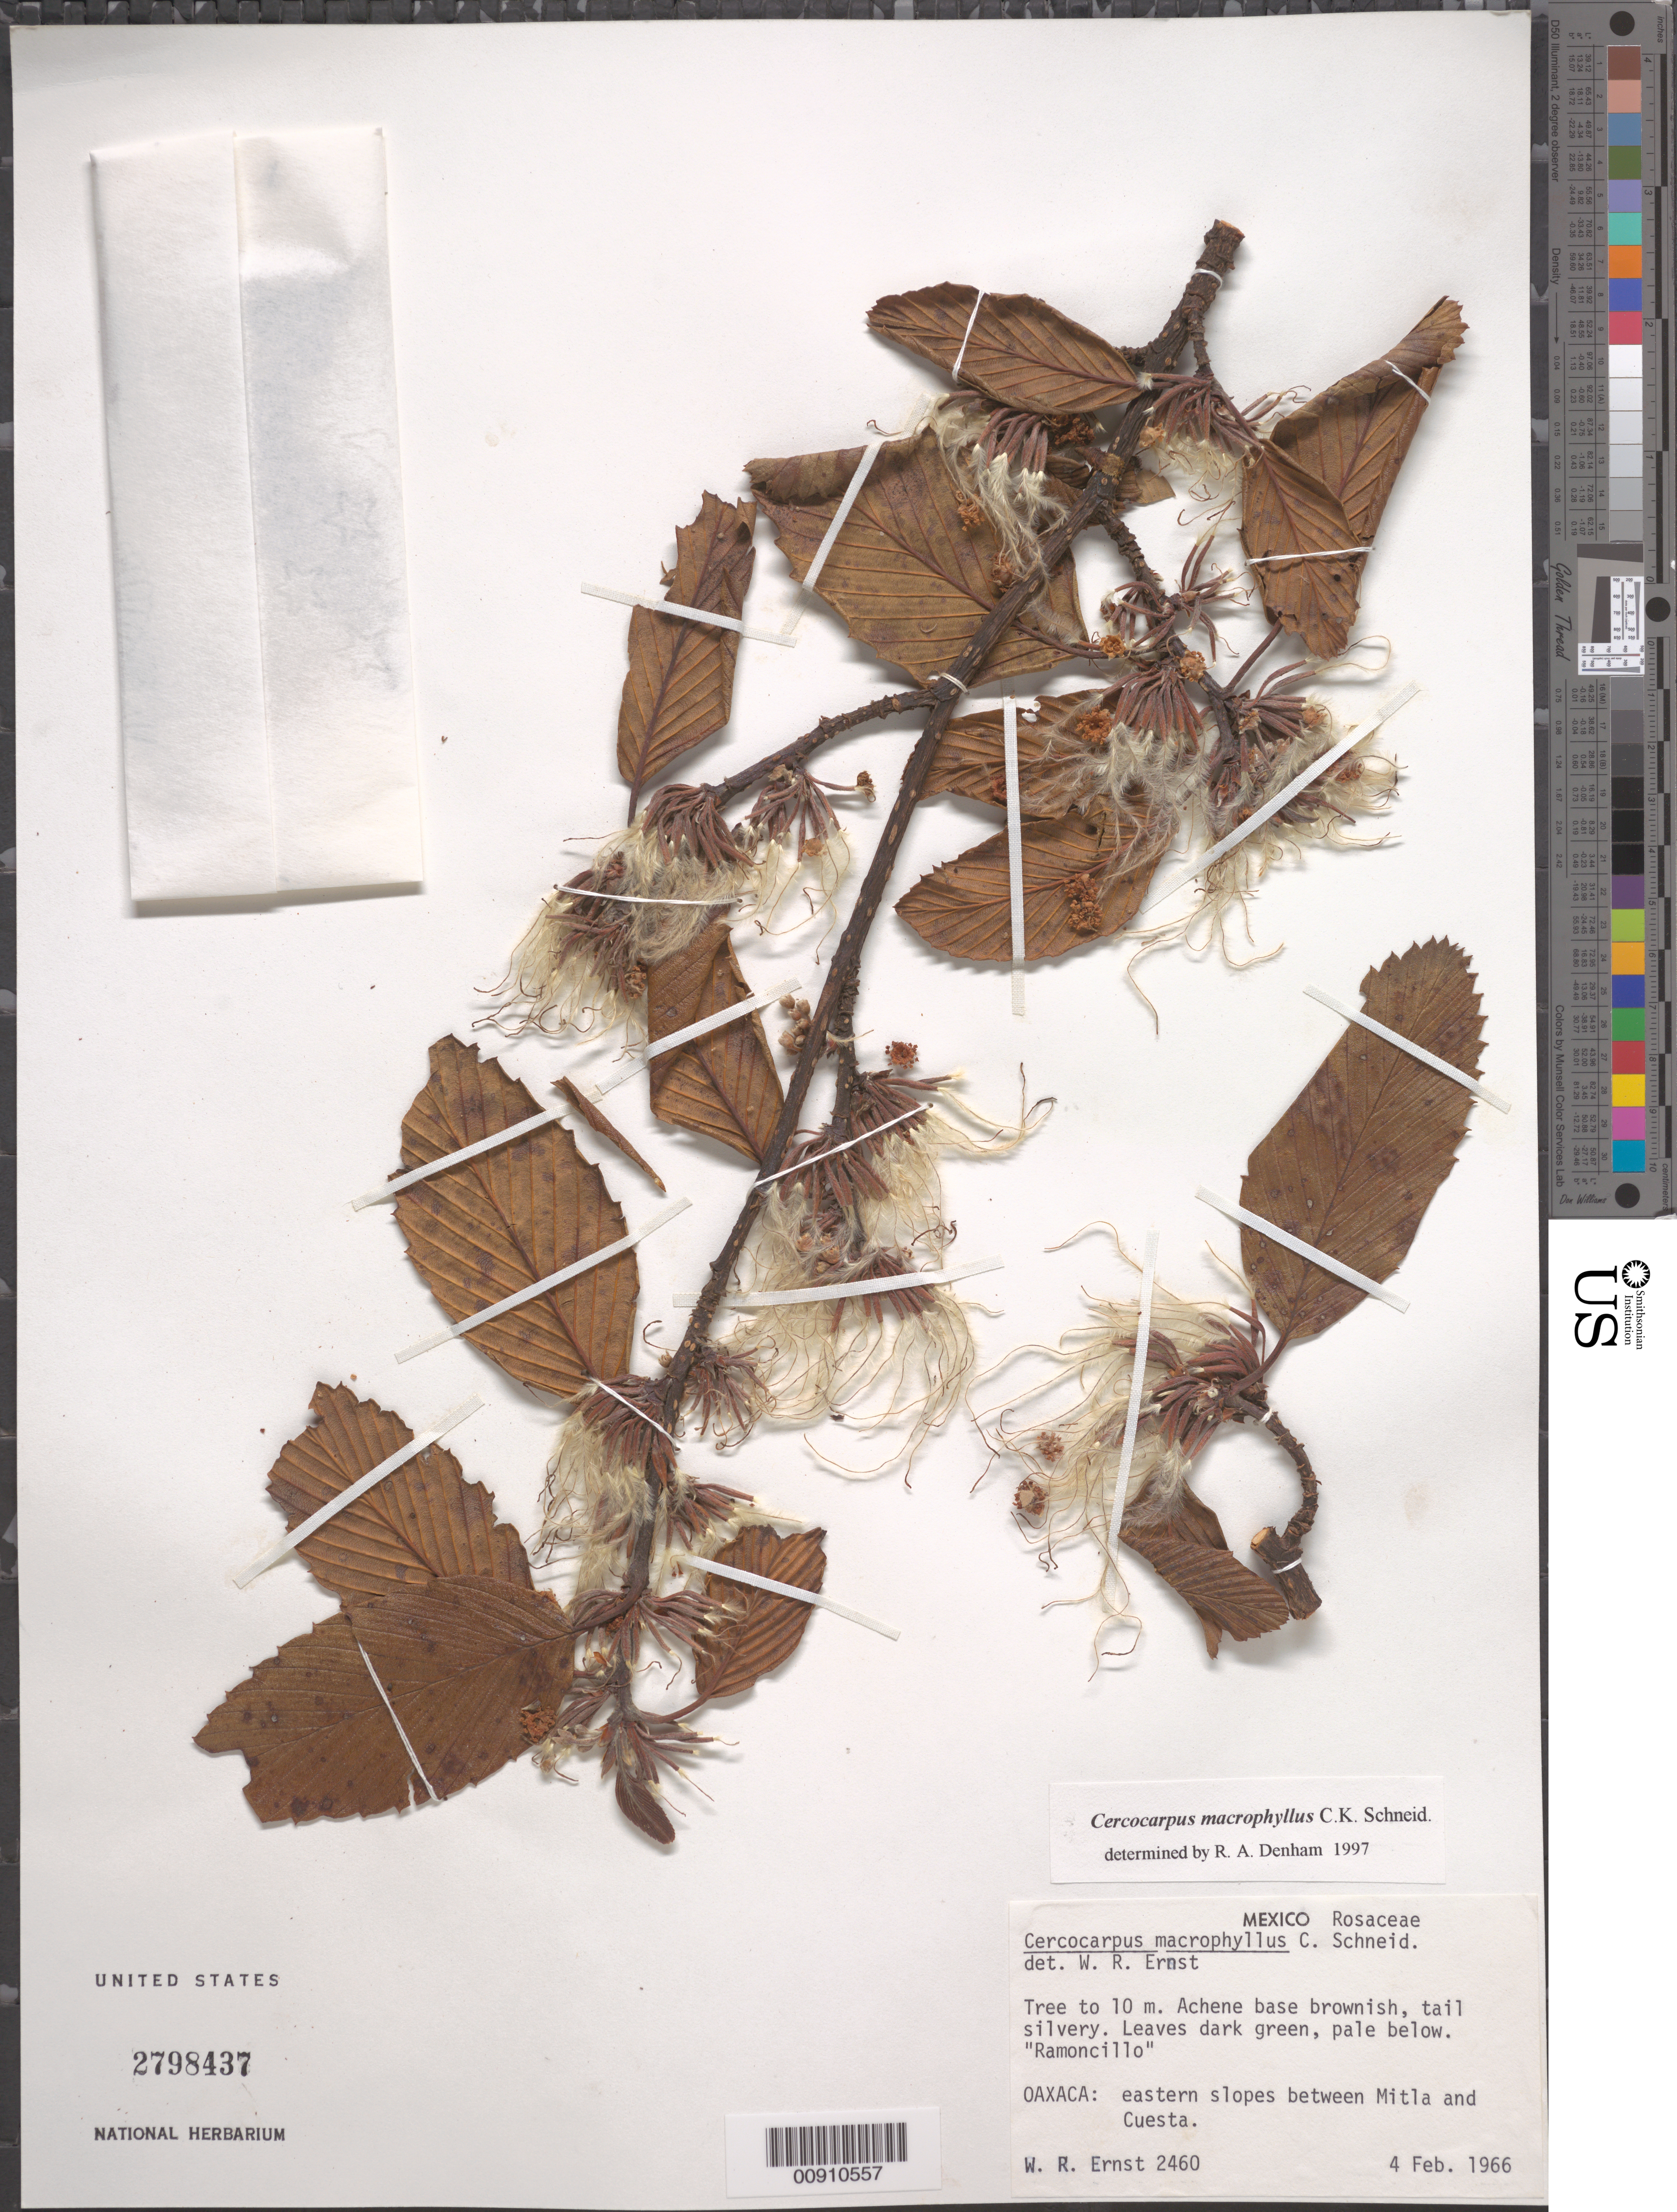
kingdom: Plantae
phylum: Tracheophyta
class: Magnoliopsida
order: Rosales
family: Rosaceae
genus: Cercocarpus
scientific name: Cercocarpus macrophyllus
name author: C.K. Schneid.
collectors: W. R. Ernst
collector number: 2460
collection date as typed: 04 Feb 1966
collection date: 1966-02-04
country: Mexico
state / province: Oaxaca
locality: Oaxaca: eastern slopes between Mitla and Cuesta.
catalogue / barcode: US 2798437